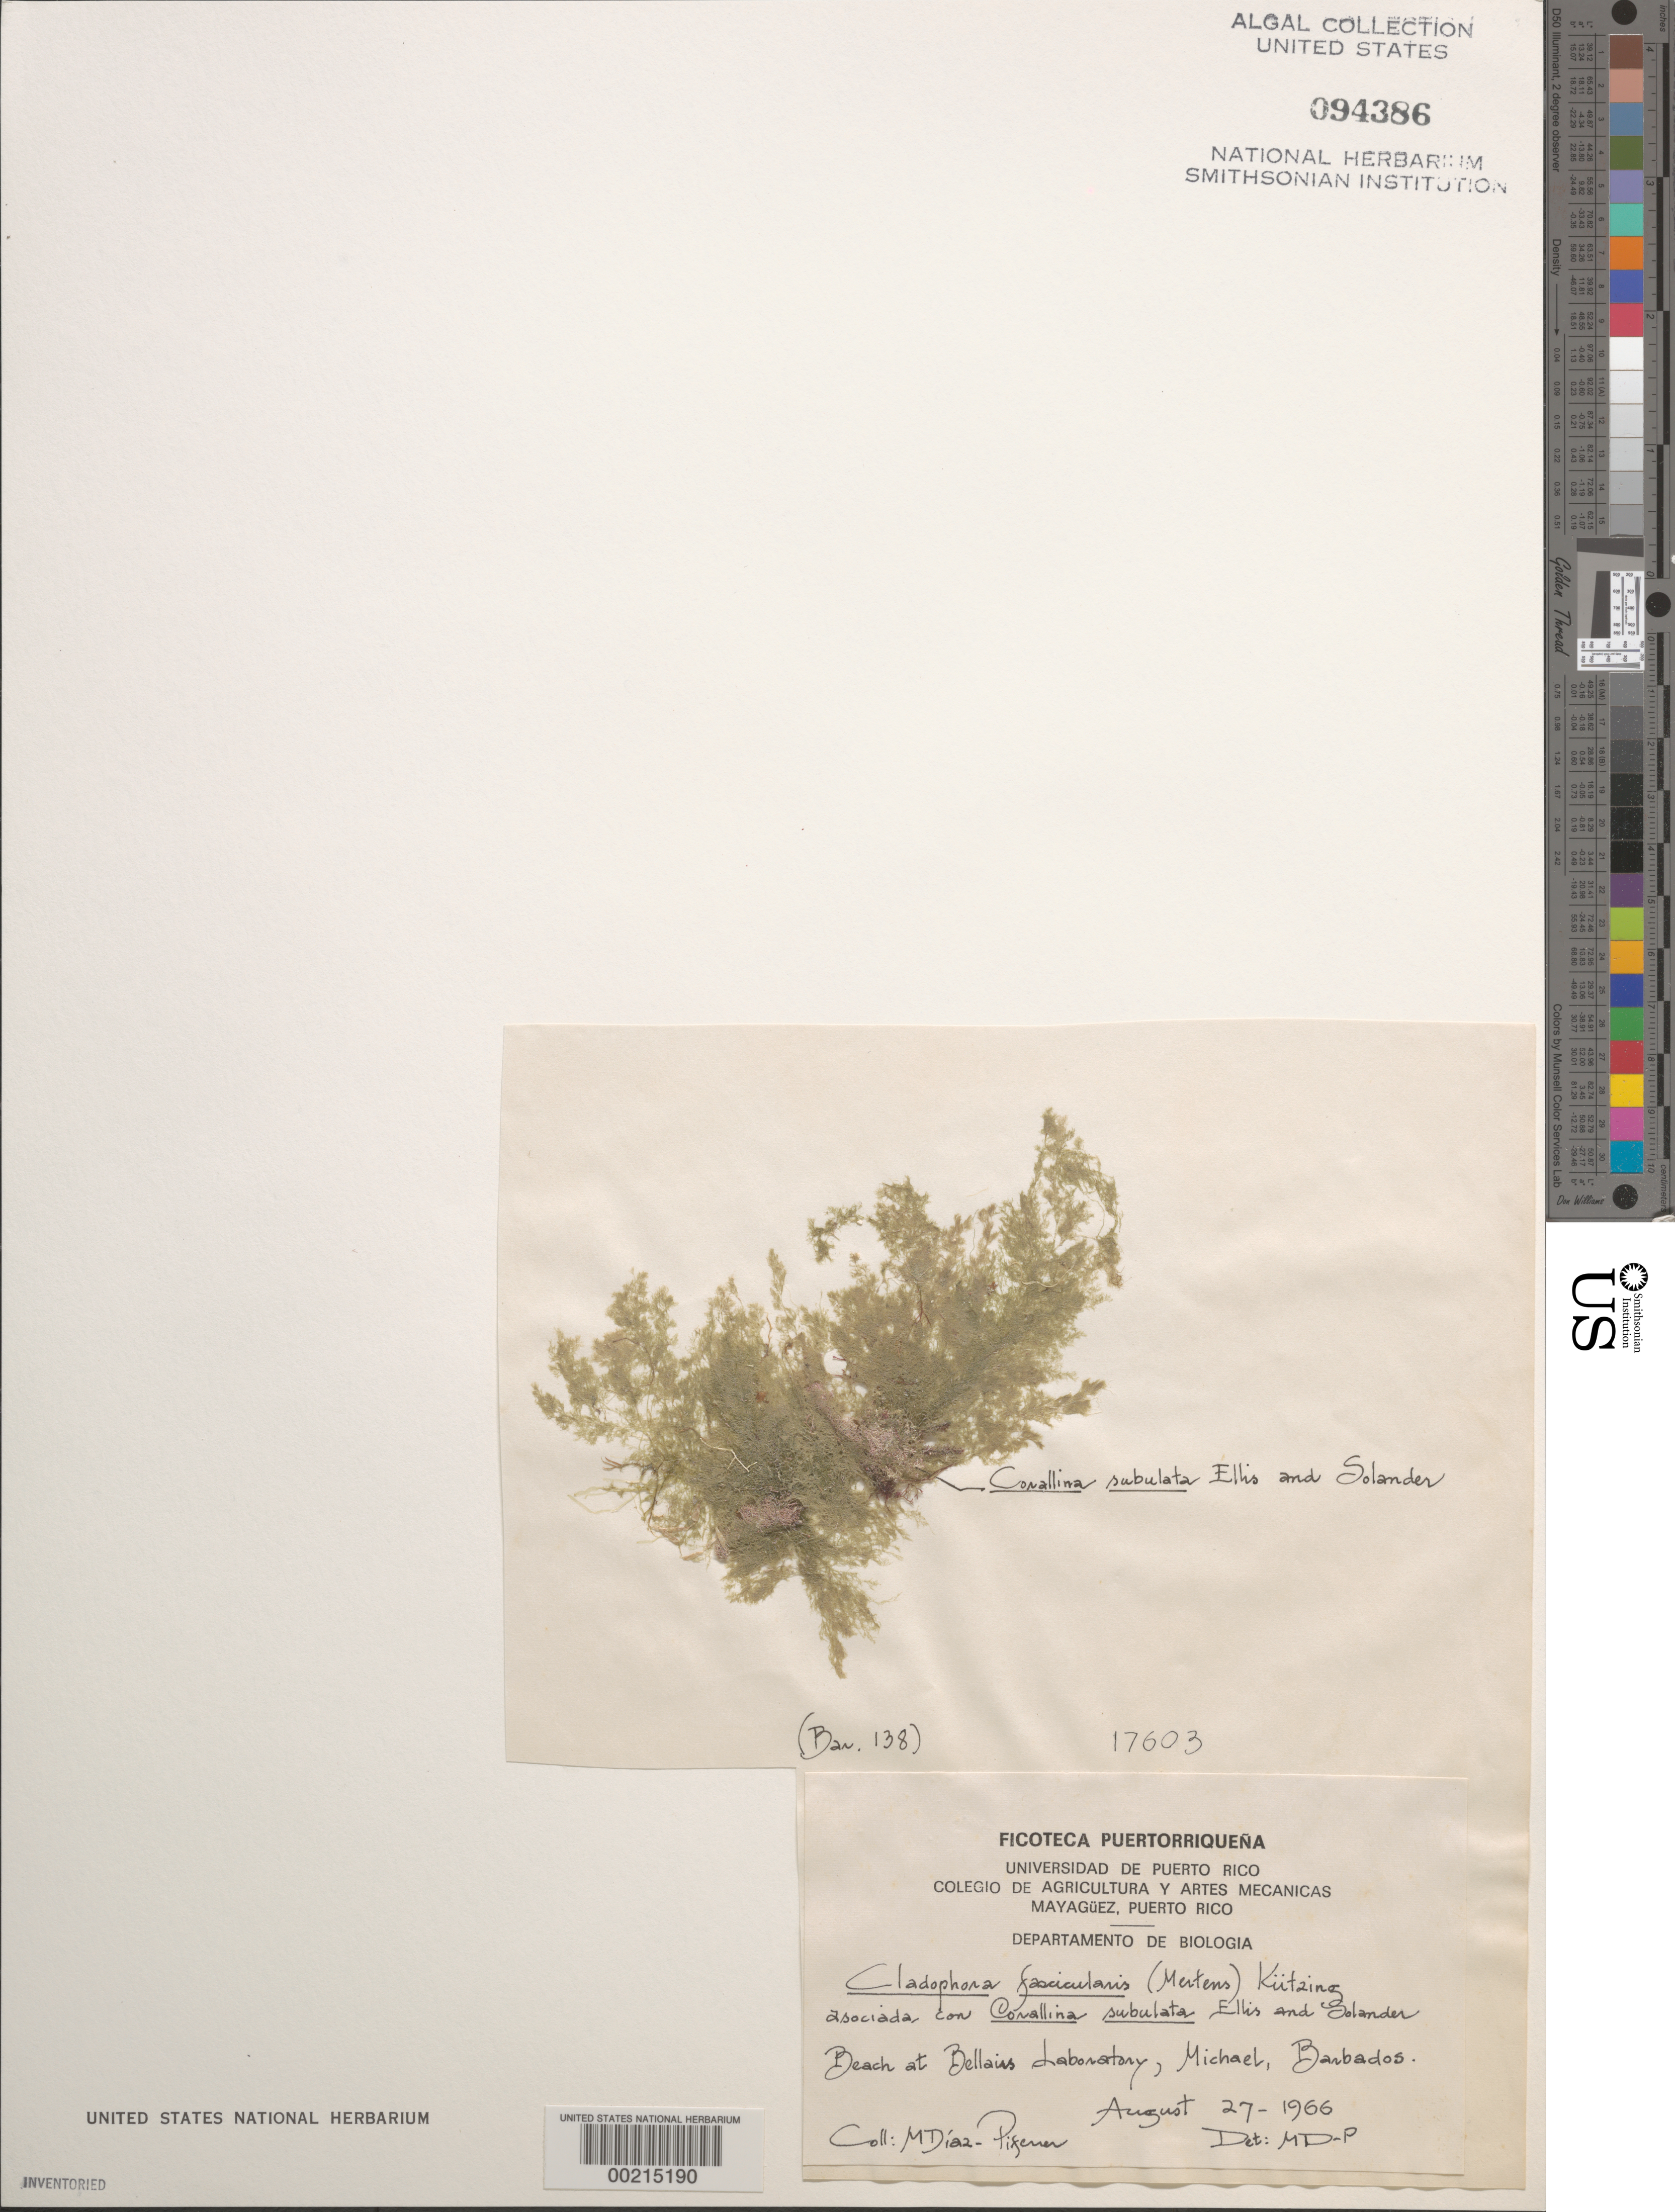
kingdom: Plantae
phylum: Chlorophyta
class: Ulvophyceae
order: Bryopsidales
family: Caulerpaceae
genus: Caulerpa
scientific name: Caulerpa mexicana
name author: Sond. ex Kütz.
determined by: Algae name updating Project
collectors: M. Diaz-Piferrer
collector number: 17603 & BAR. 138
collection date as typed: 27 Aug 1966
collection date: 1966-08-27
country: Barbados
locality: Michael, Bellairs Laboratory Beach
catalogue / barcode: US 94386